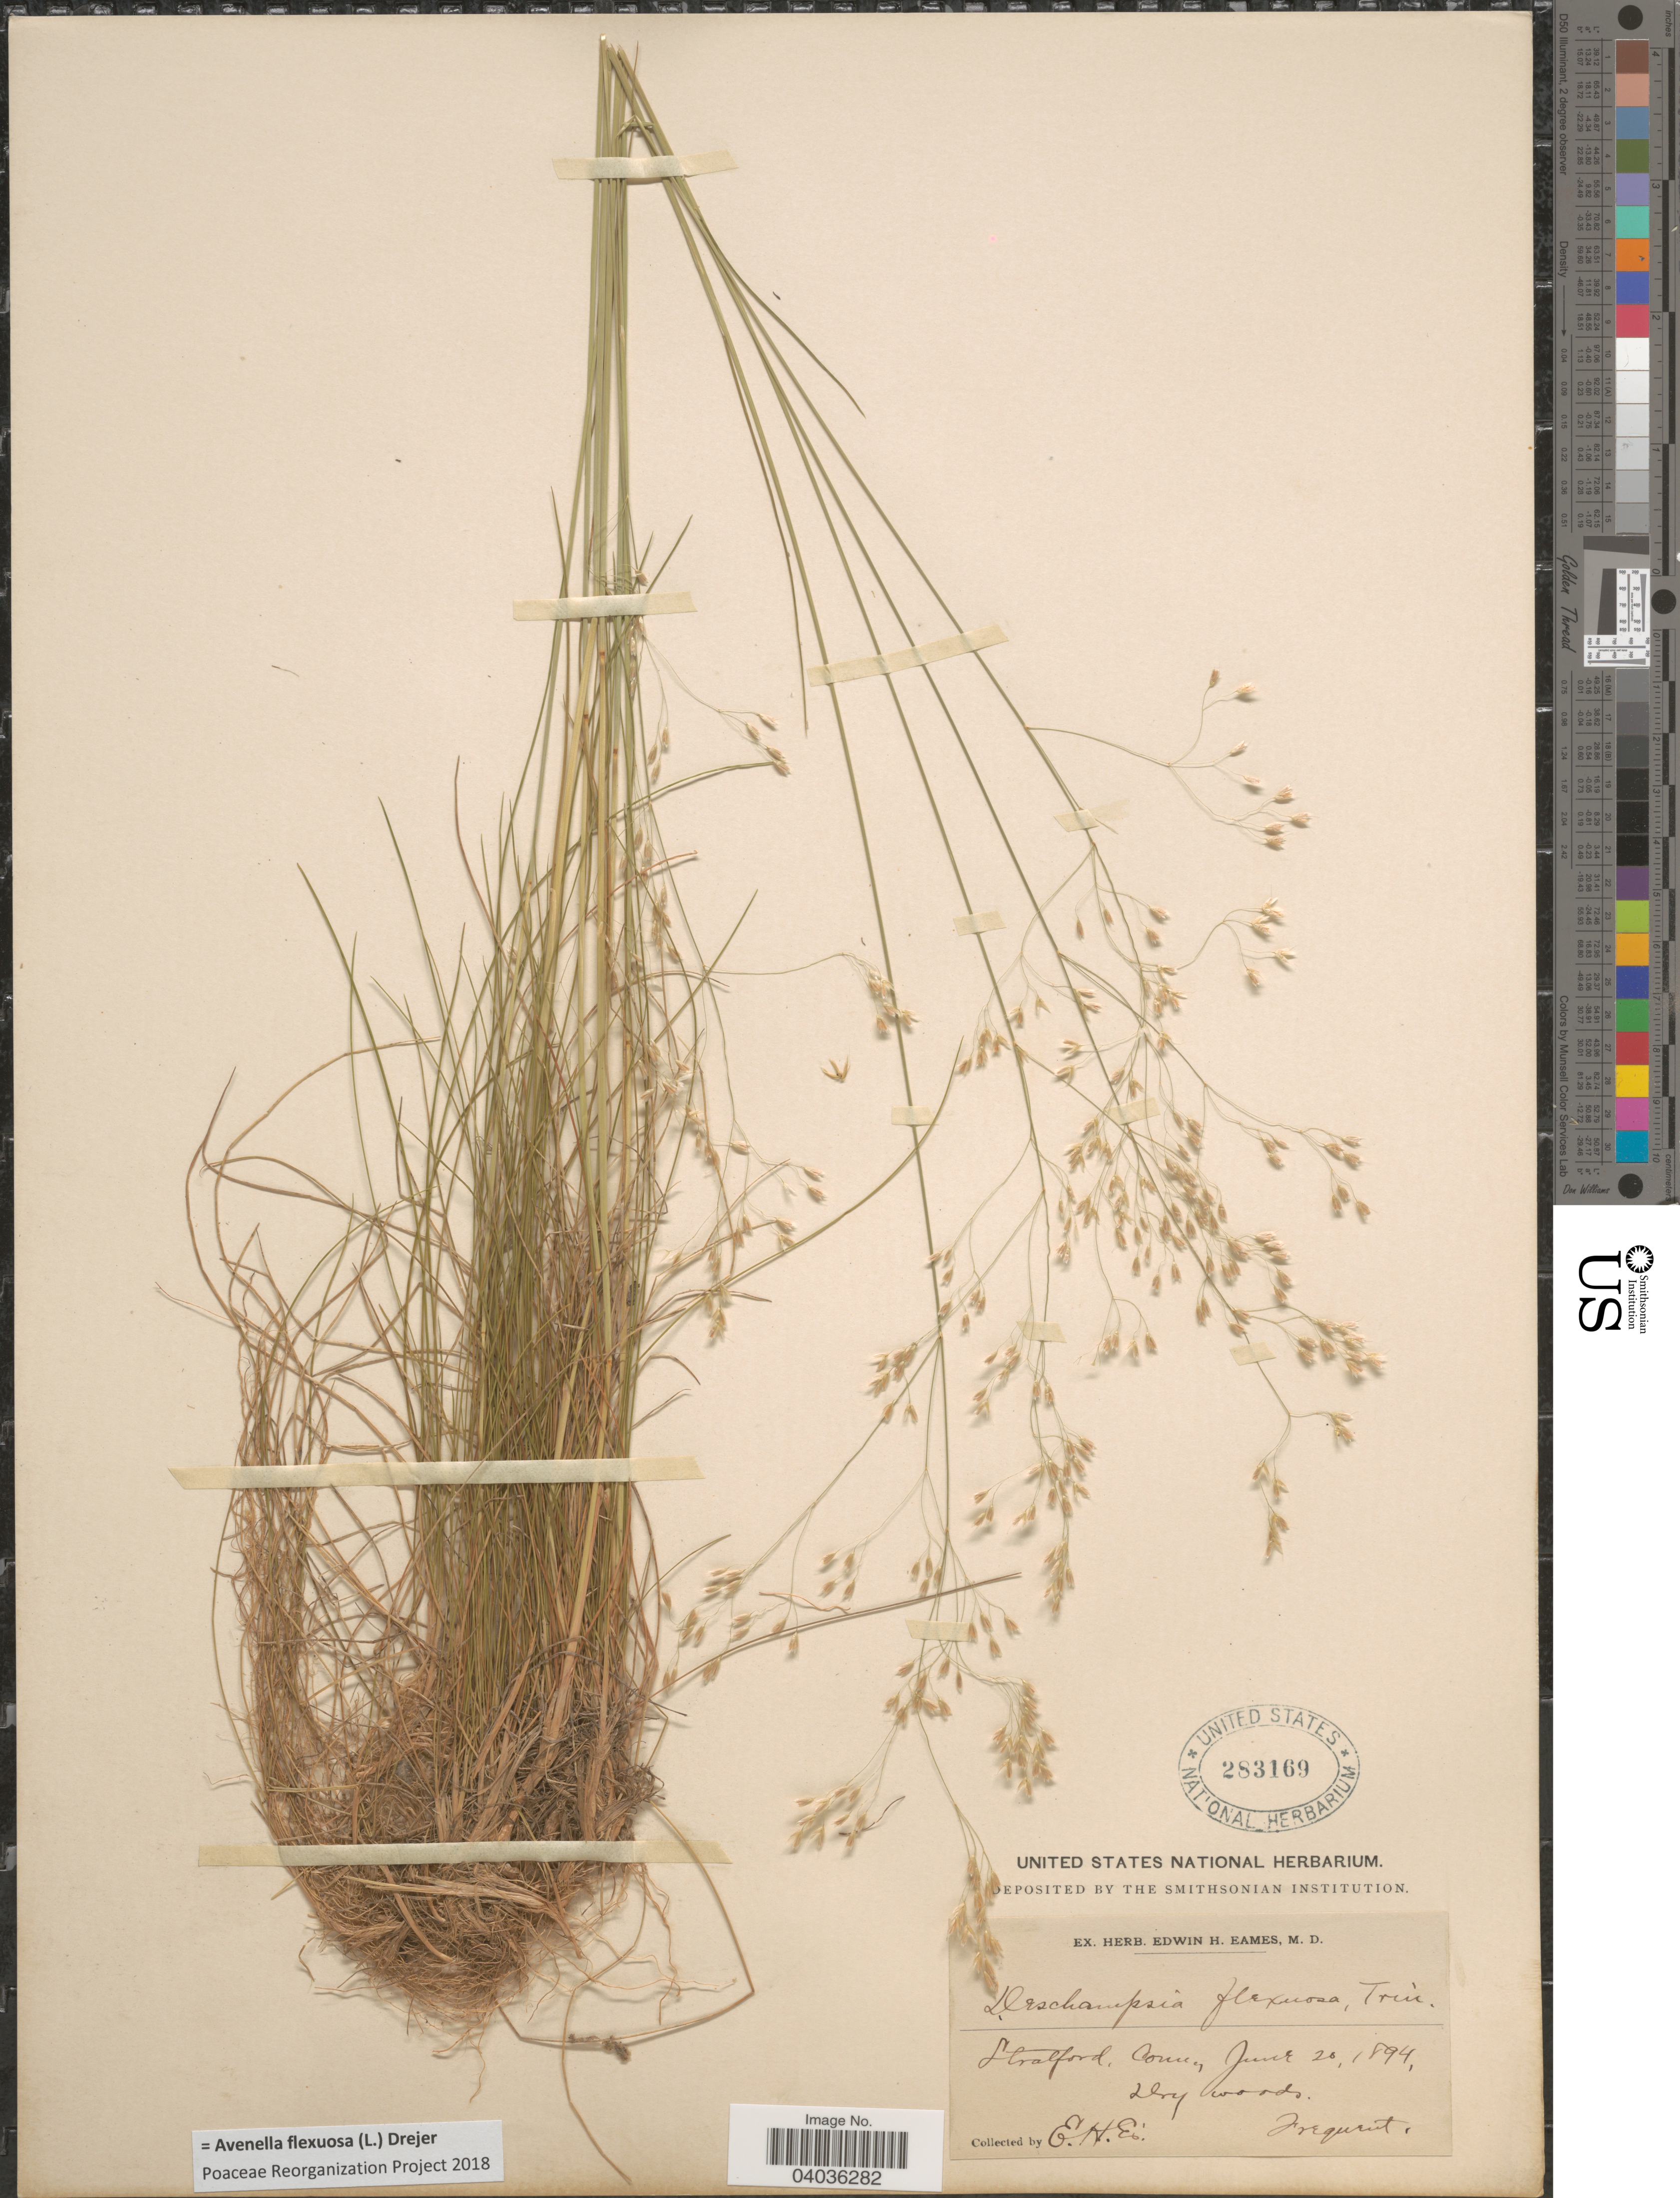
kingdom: Plantae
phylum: Tracheophyta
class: Liliopsida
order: Poales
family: Poaceae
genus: Avenella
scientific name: Avenella flexuosa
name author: (L.) Drejer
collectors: E. H. Eames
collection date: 1894-06-20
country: United States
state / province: Connecticut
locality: Stratford.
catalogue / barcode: US 283169